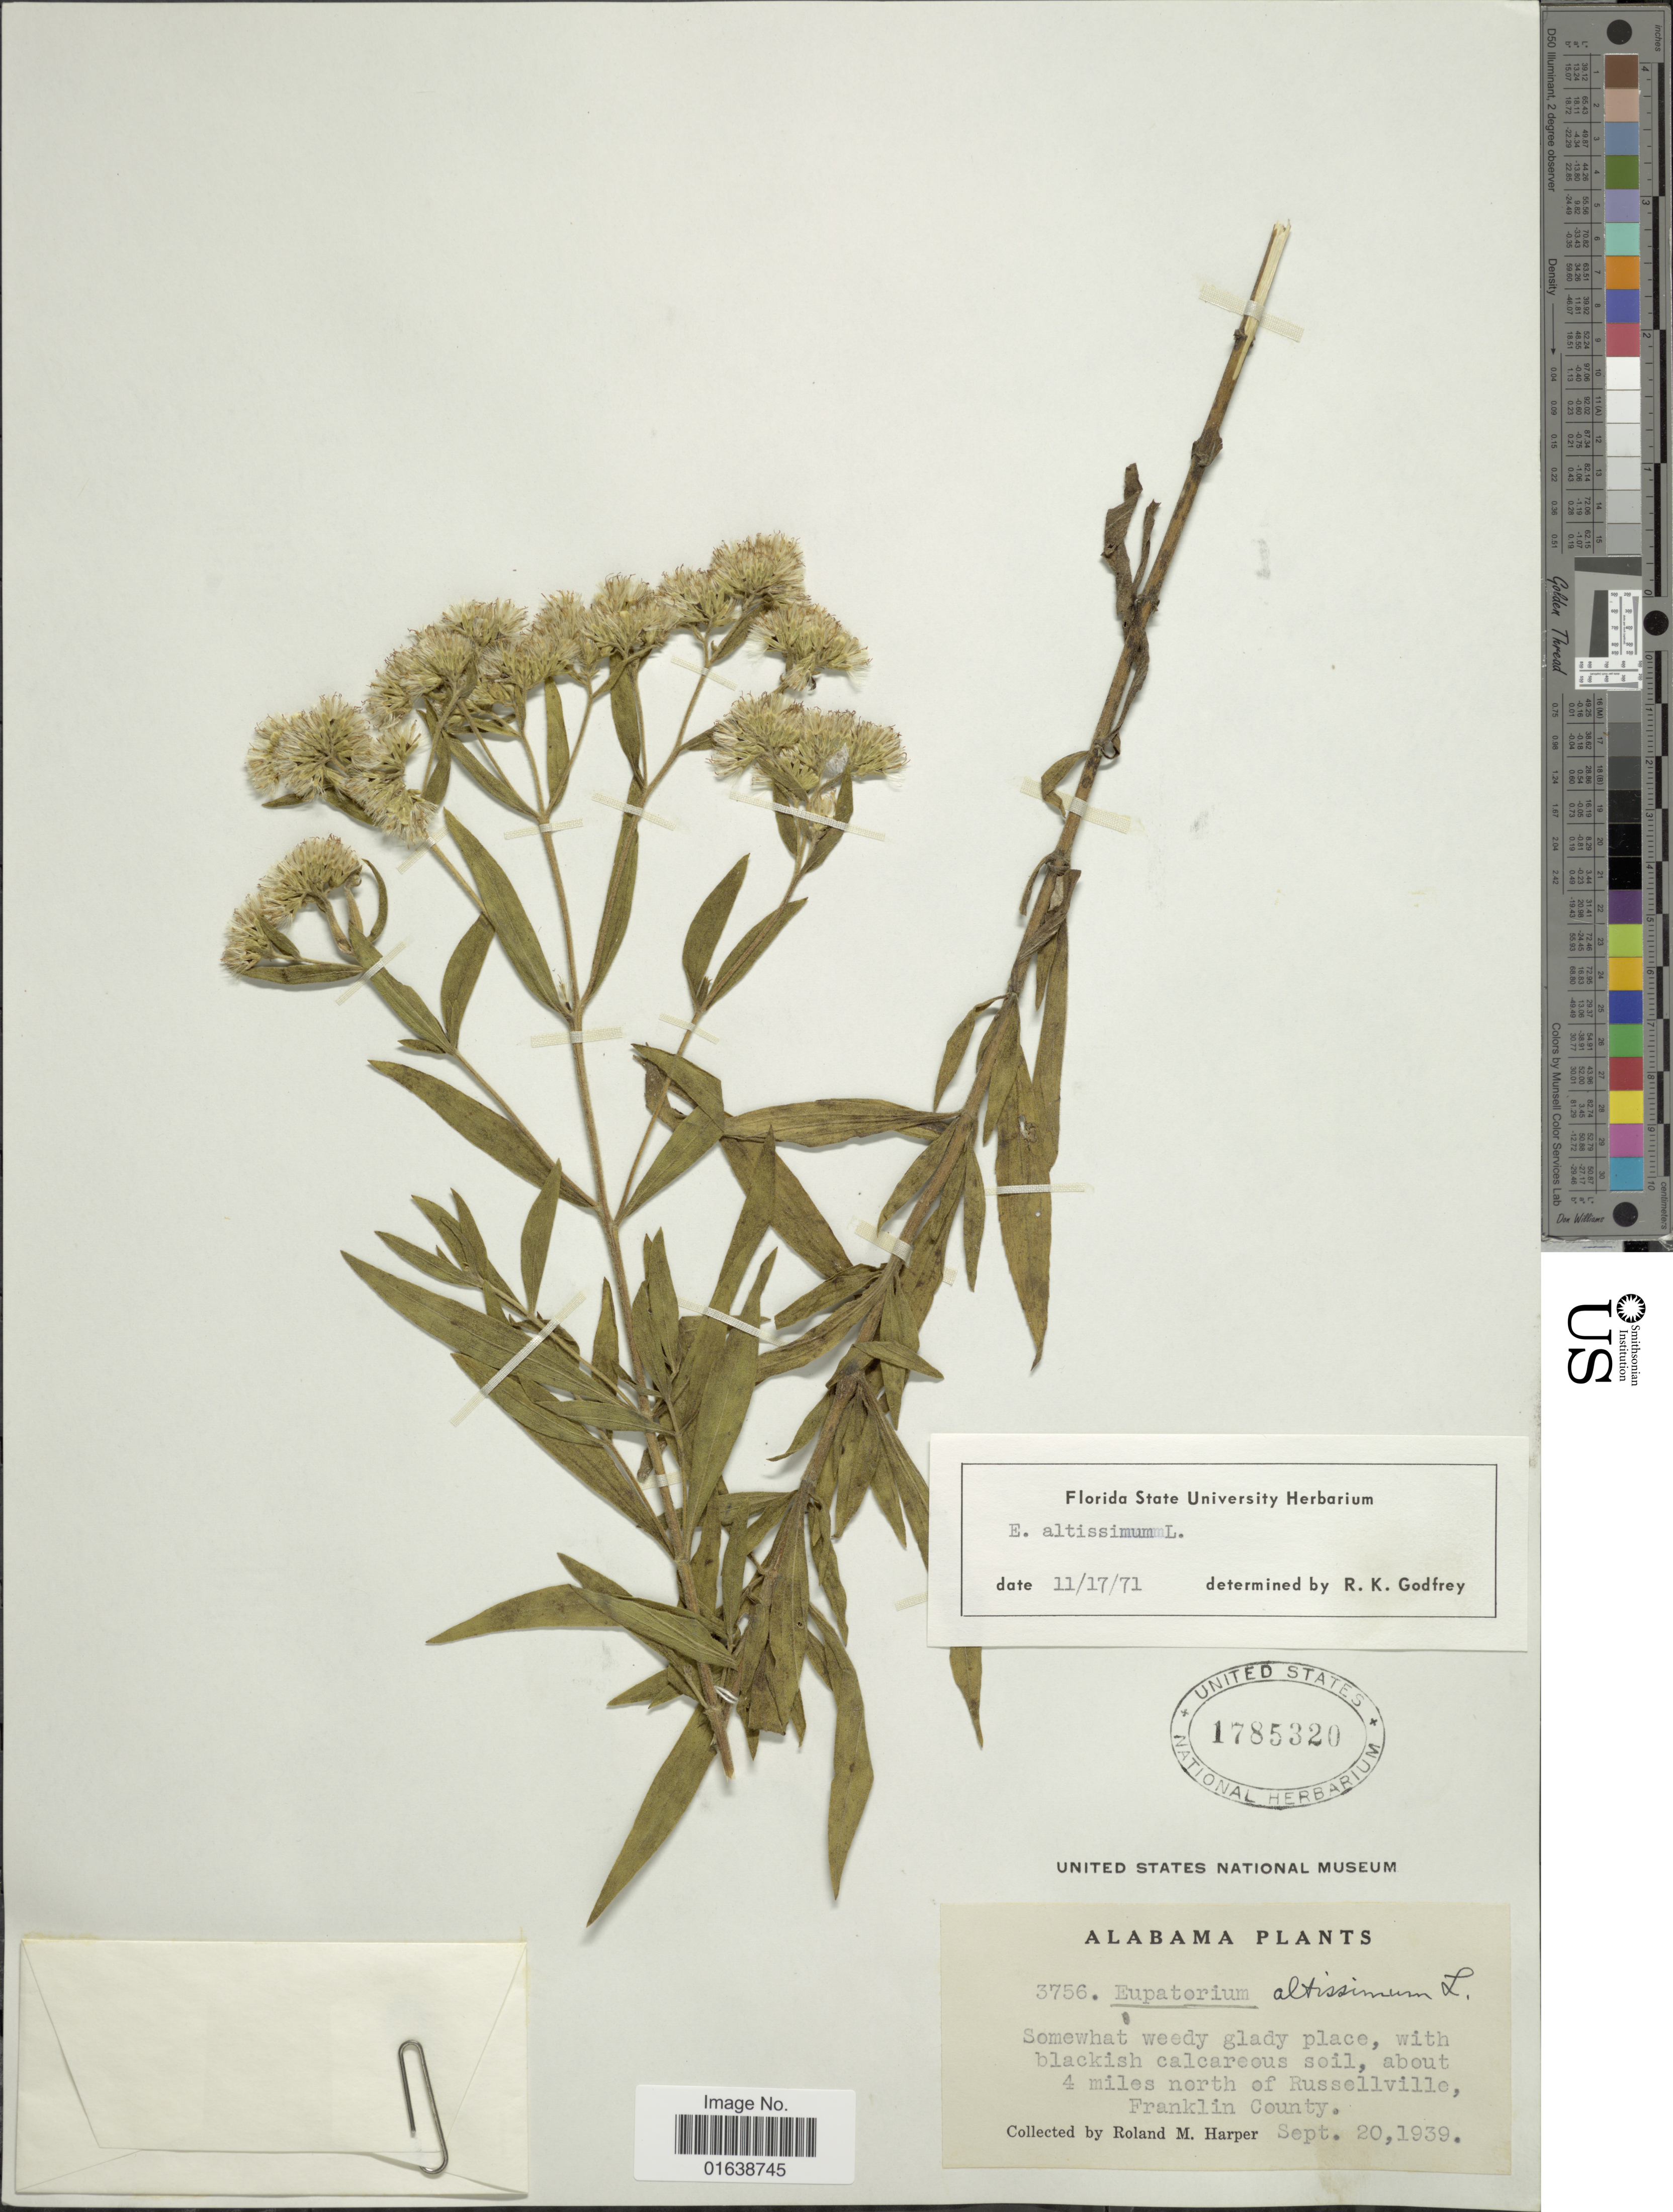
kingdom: Plantae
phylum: Tracheophyta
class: Magnoliopsida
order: Asterales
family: Asteraceae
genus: Eupatorium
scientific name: Eupatorium altissimum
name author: L.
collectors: R. M. Harper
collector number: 3756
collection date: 1939-09-20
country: United States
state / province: Alabama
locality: Alabama about 4 miles north of Russellville, Franklin County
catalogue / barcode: US 1785320